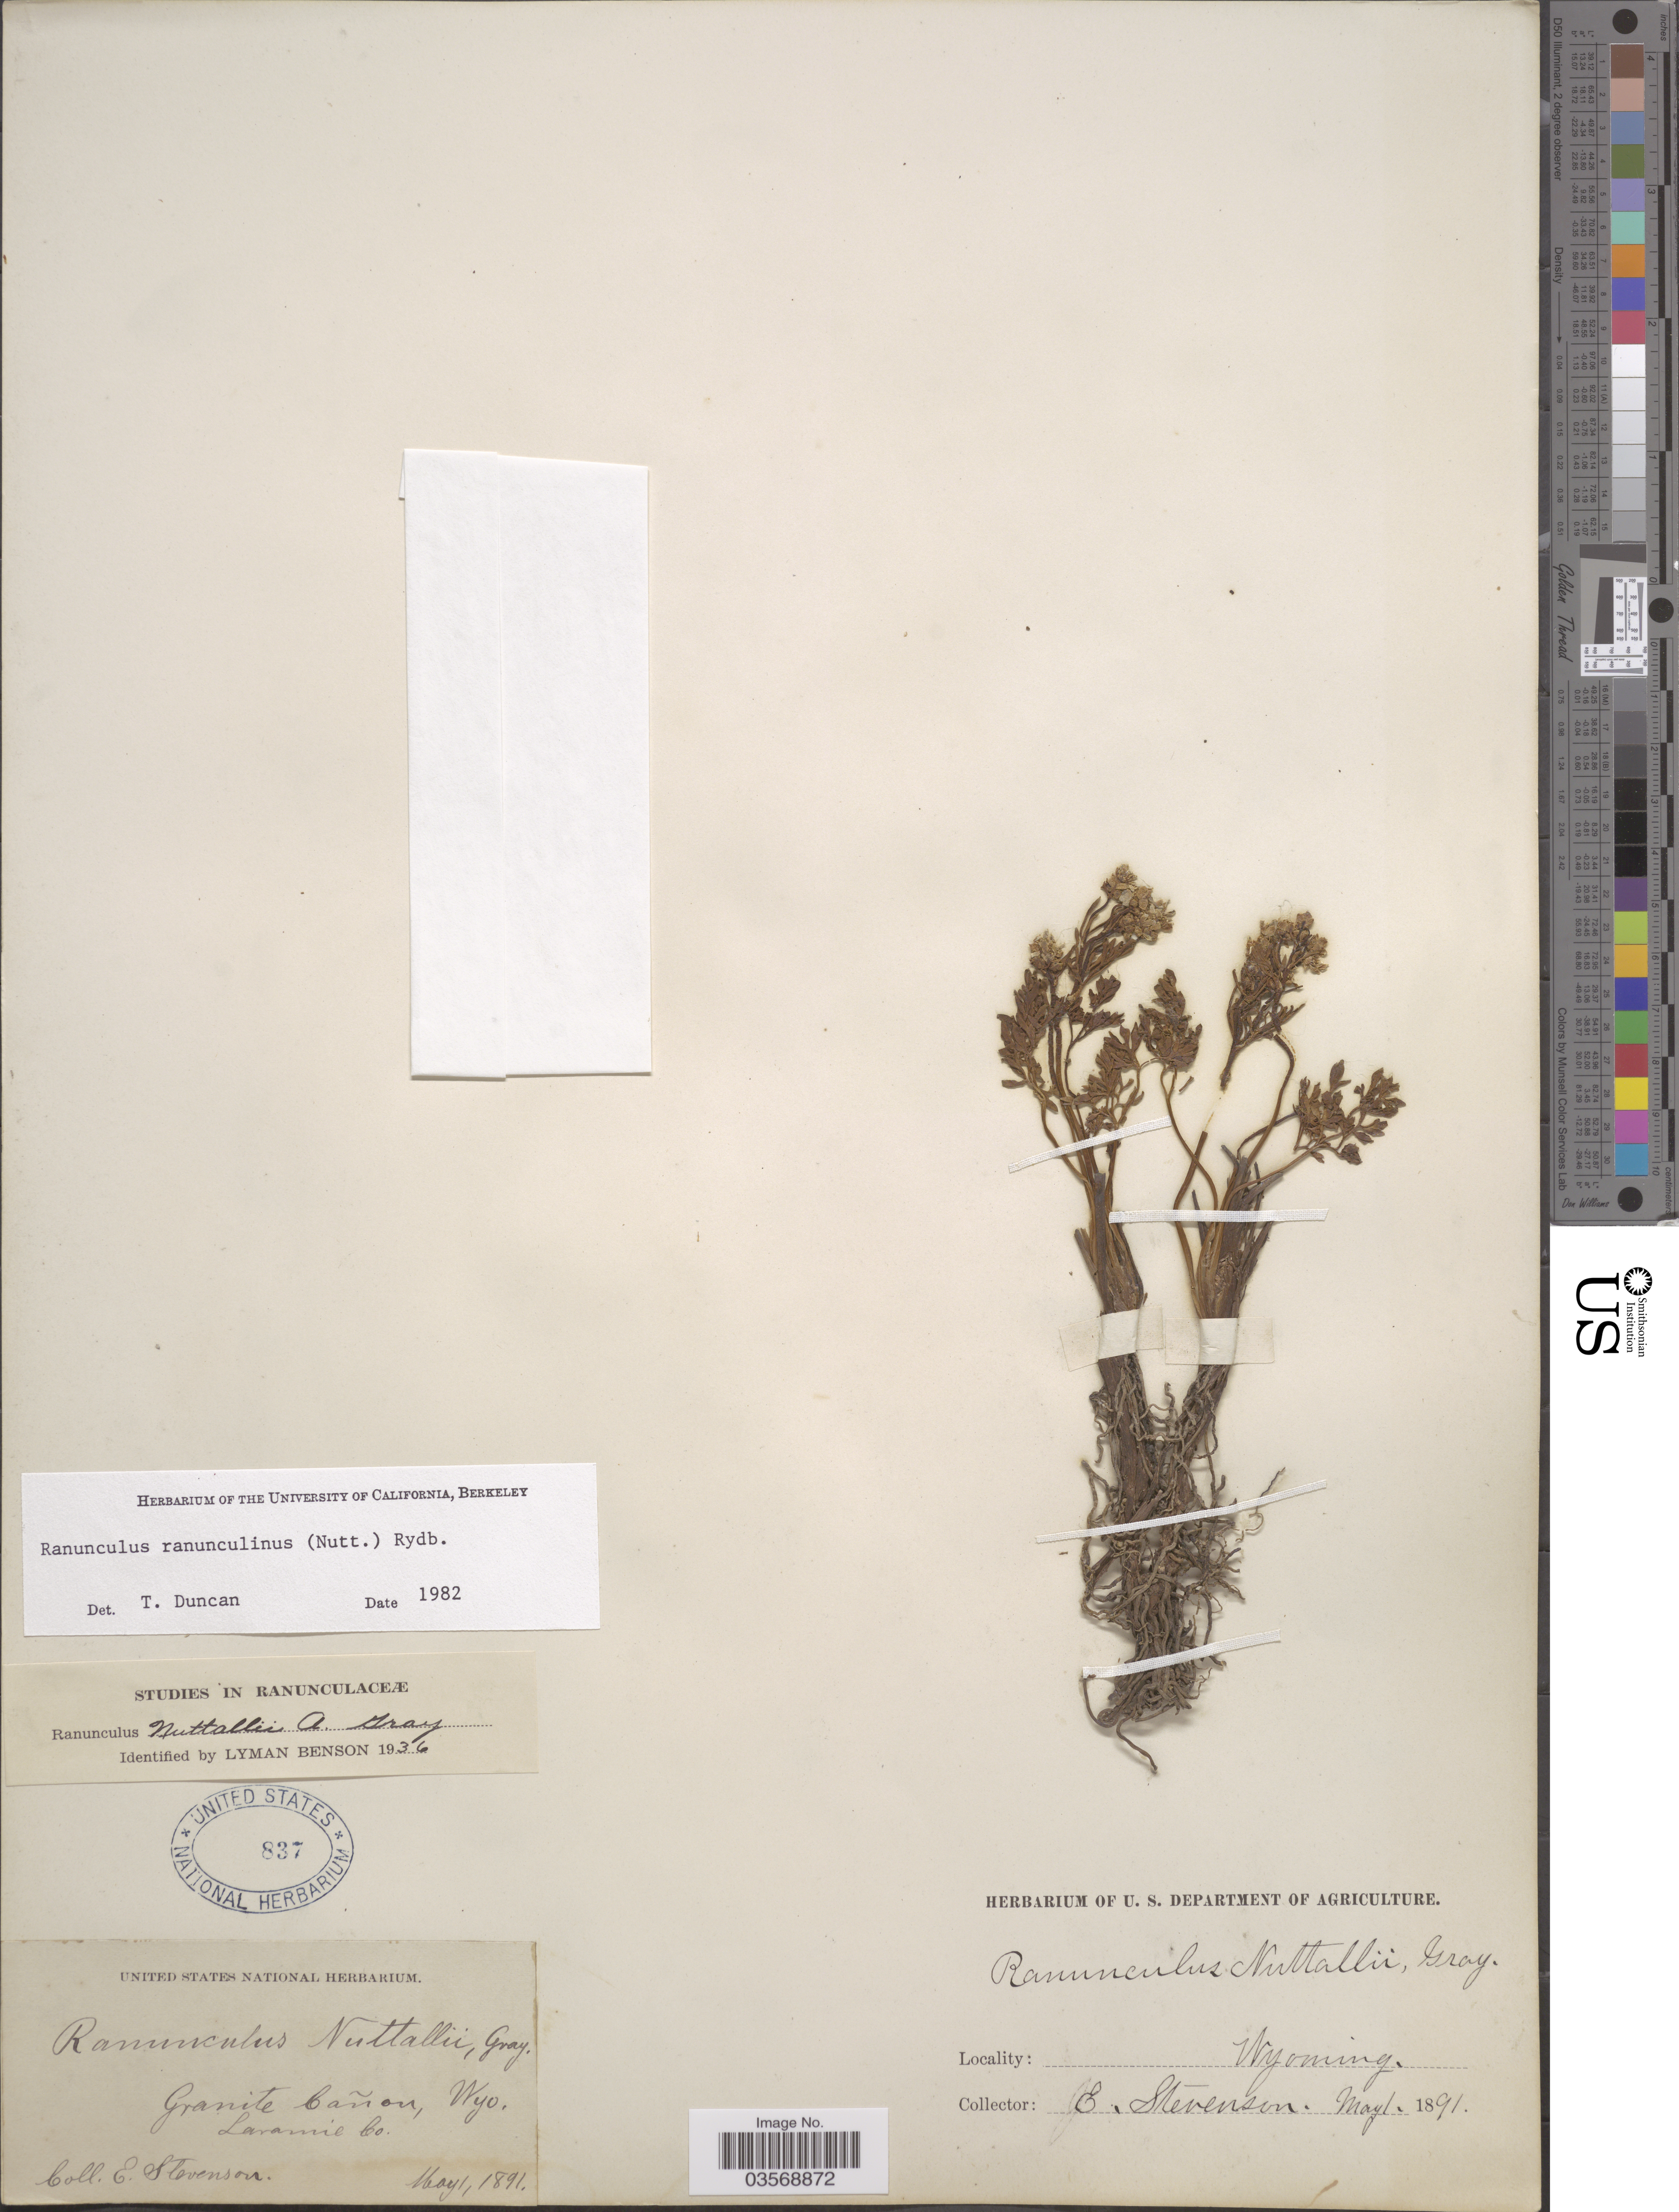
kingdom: Plantae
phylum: Tracheophyta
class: Magnoliopsida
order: Ranunculales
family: Ranunculaceae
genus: Ranunculus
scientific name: Ranunculus ranunculinus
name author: (Nutt.) Rydb.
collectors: E. Stevenson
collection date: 1891-05-01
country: United States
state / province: Wyoming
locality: Granite Cañon. Laramie Co.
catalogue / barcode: US 837